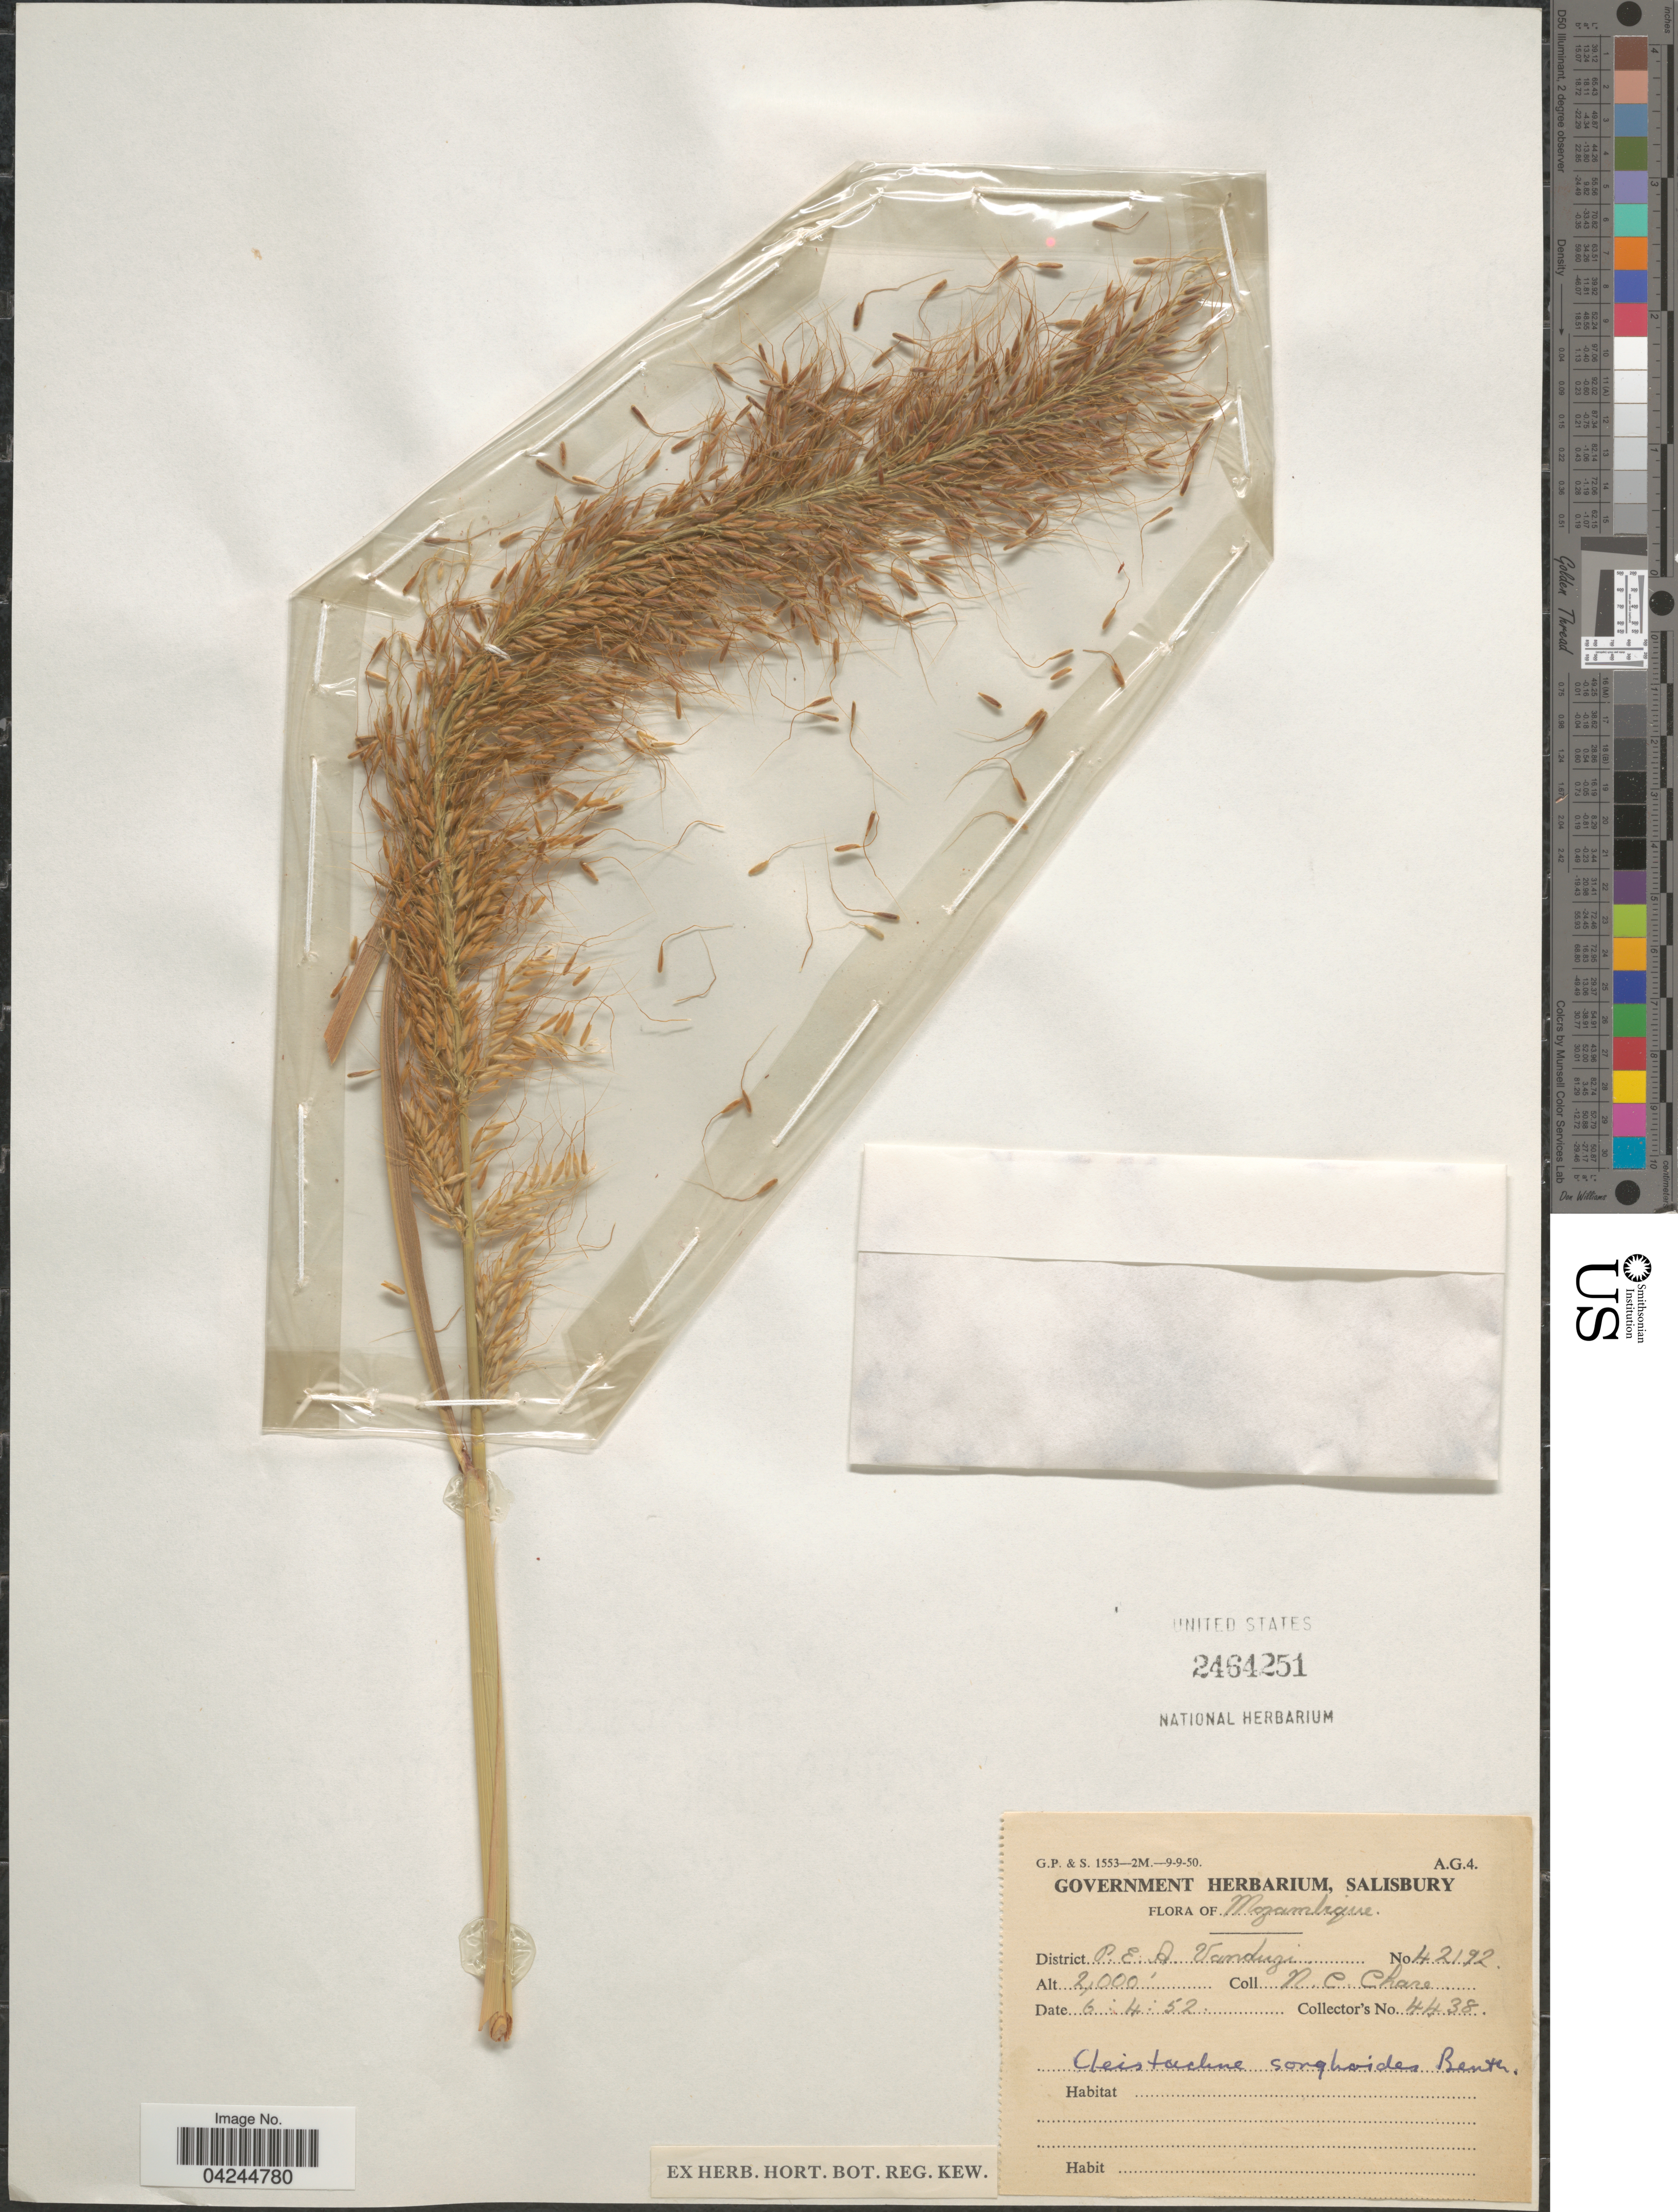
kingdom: Plantae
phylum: Tracheophyta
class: Liliopsida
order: Poales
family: Poaceae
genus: Cleistachne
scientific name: Cleistachne sorghoides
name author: Benth.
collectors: N. C. Chase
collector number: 4438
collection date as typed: Transcribed d/m/y: 6/4/52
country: Mozambique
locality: District P. E. A. Vanduzi.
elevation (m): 610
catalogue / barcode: US 2464251